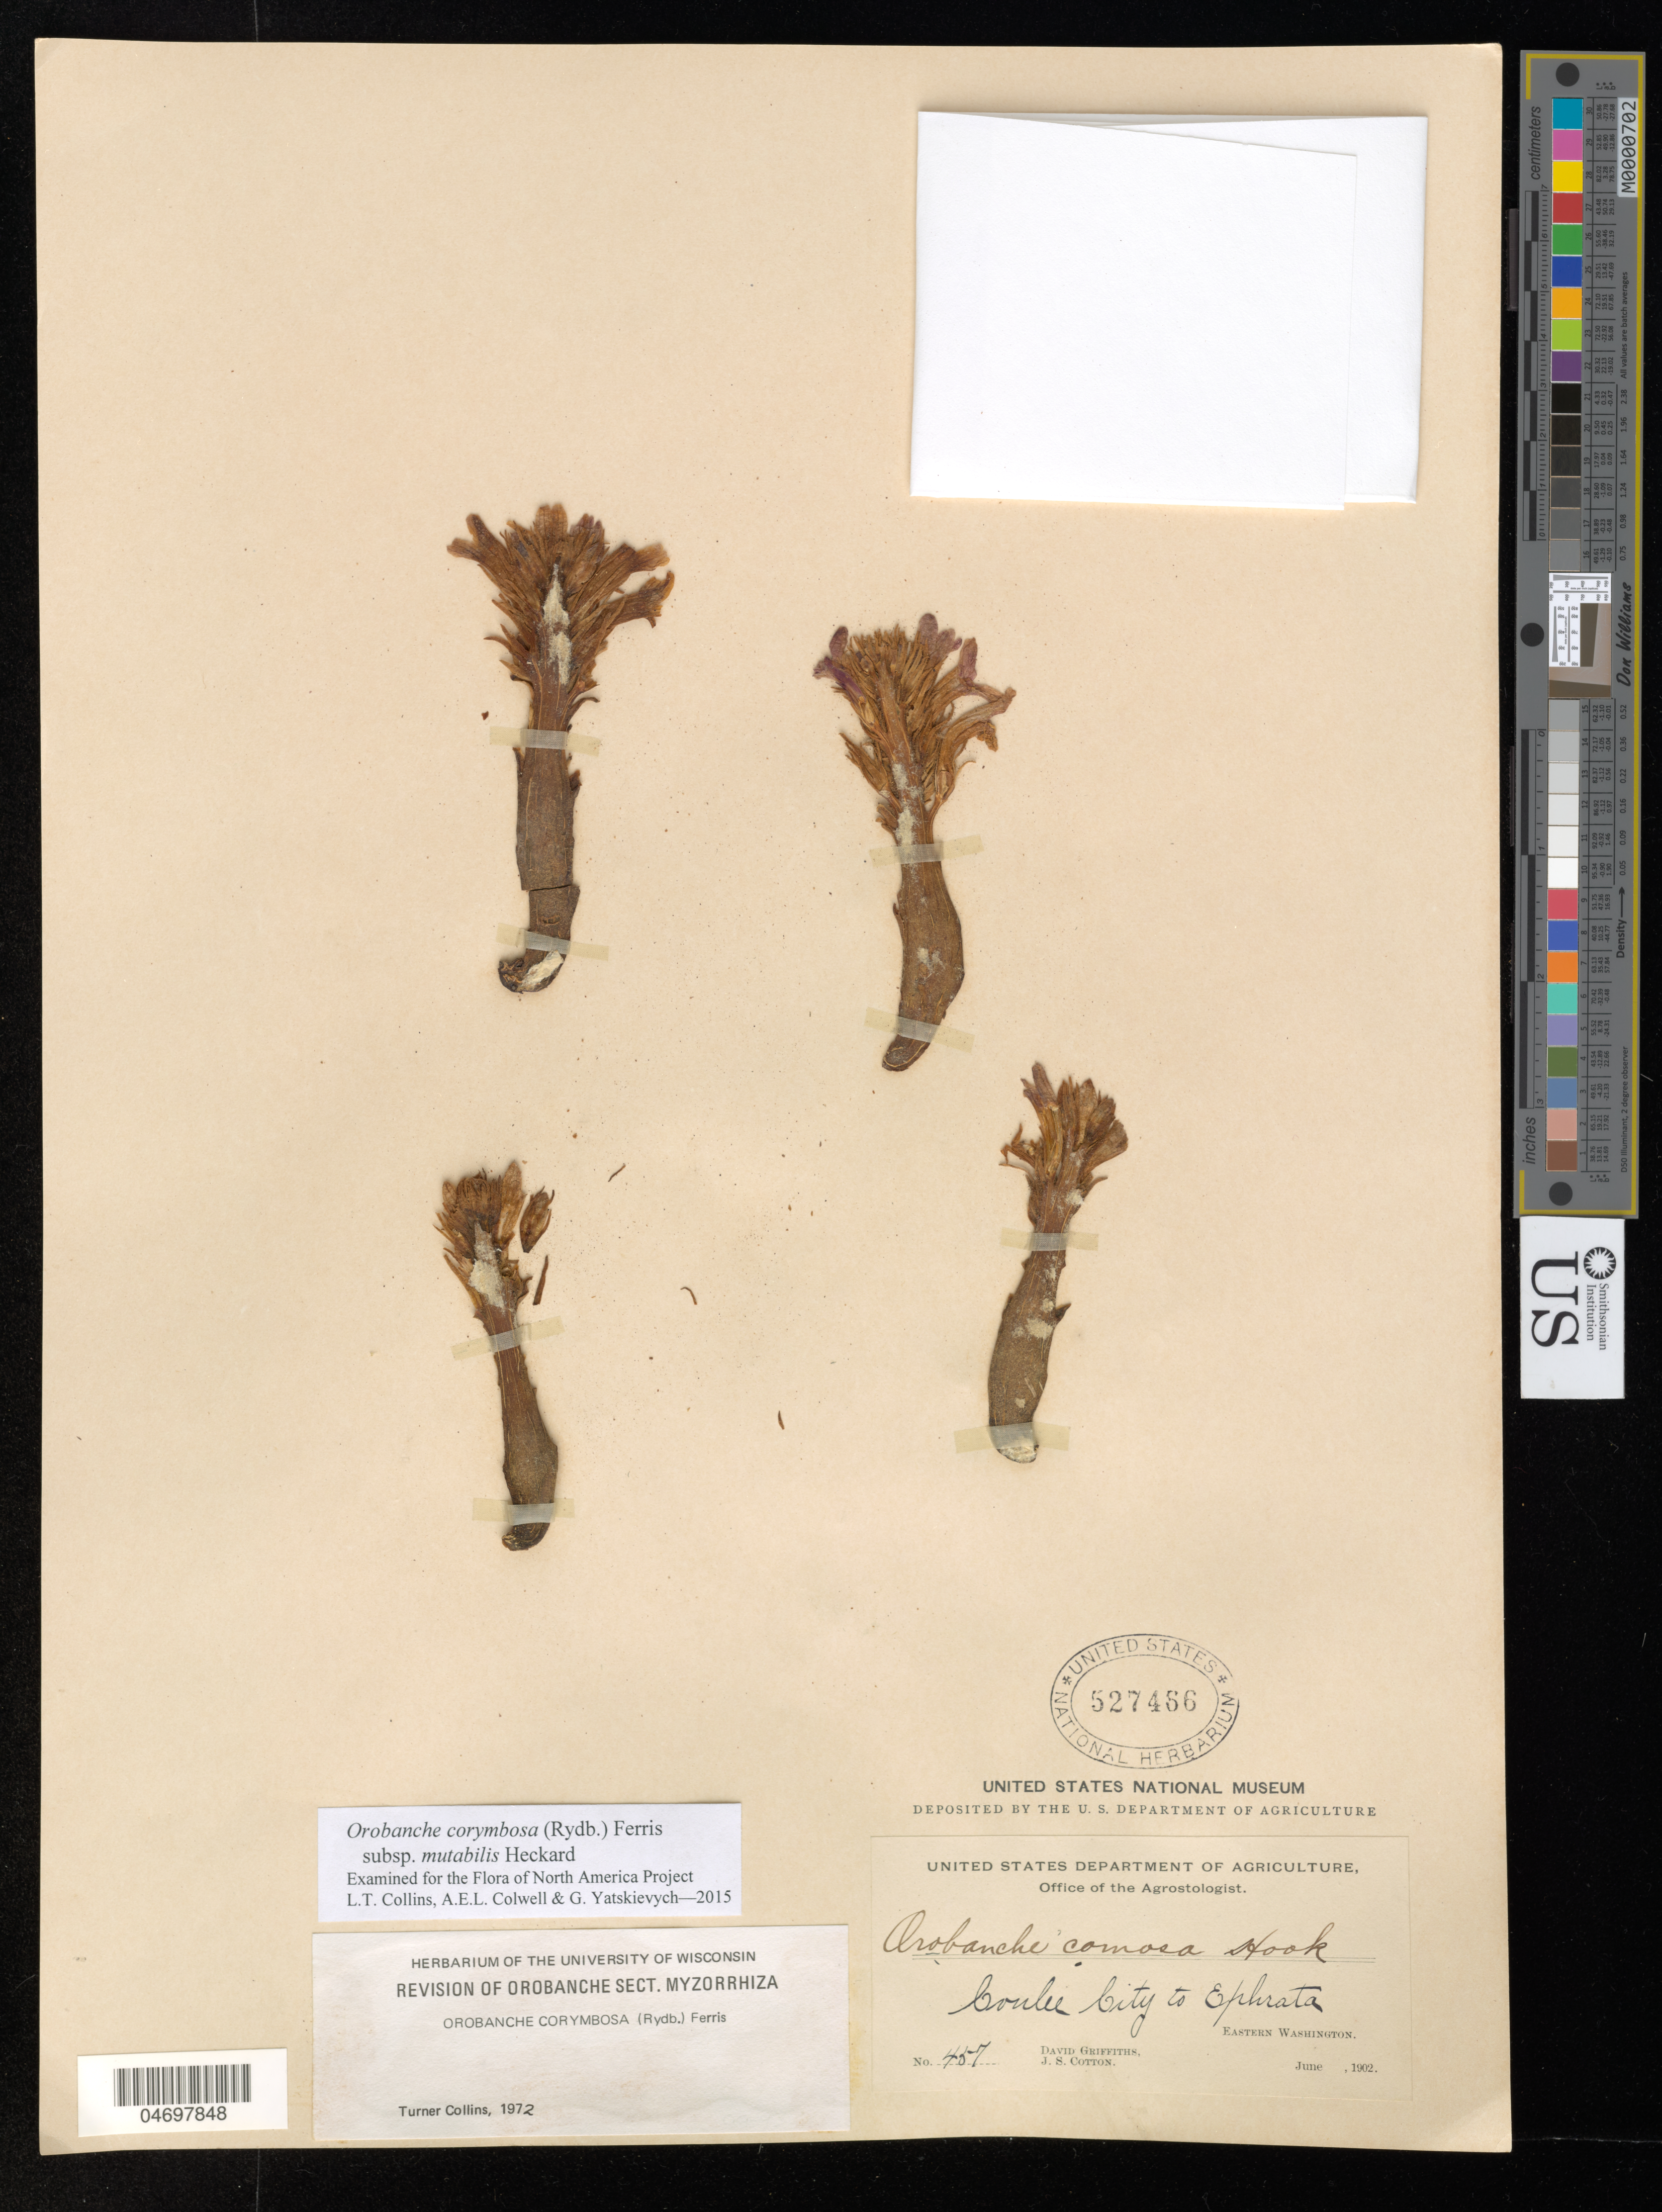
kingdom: Plantae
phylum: Tracheophyta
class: Magnoliopsida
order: Lamiales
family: Orobanchaceae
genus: Orobanche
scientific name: Orobanche corymbosa subsp. mutabilis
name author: Heckard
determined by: Collins, L. T.; Colwell, A. E.; Yatskievych, G. A.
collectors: D. Griffiths & J. S. Cotton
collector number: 457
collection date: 1902-06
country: United States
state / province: Washington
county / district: Grant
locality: Coulee City to Ephrata. Eastern Washington.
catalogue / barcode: US 527466